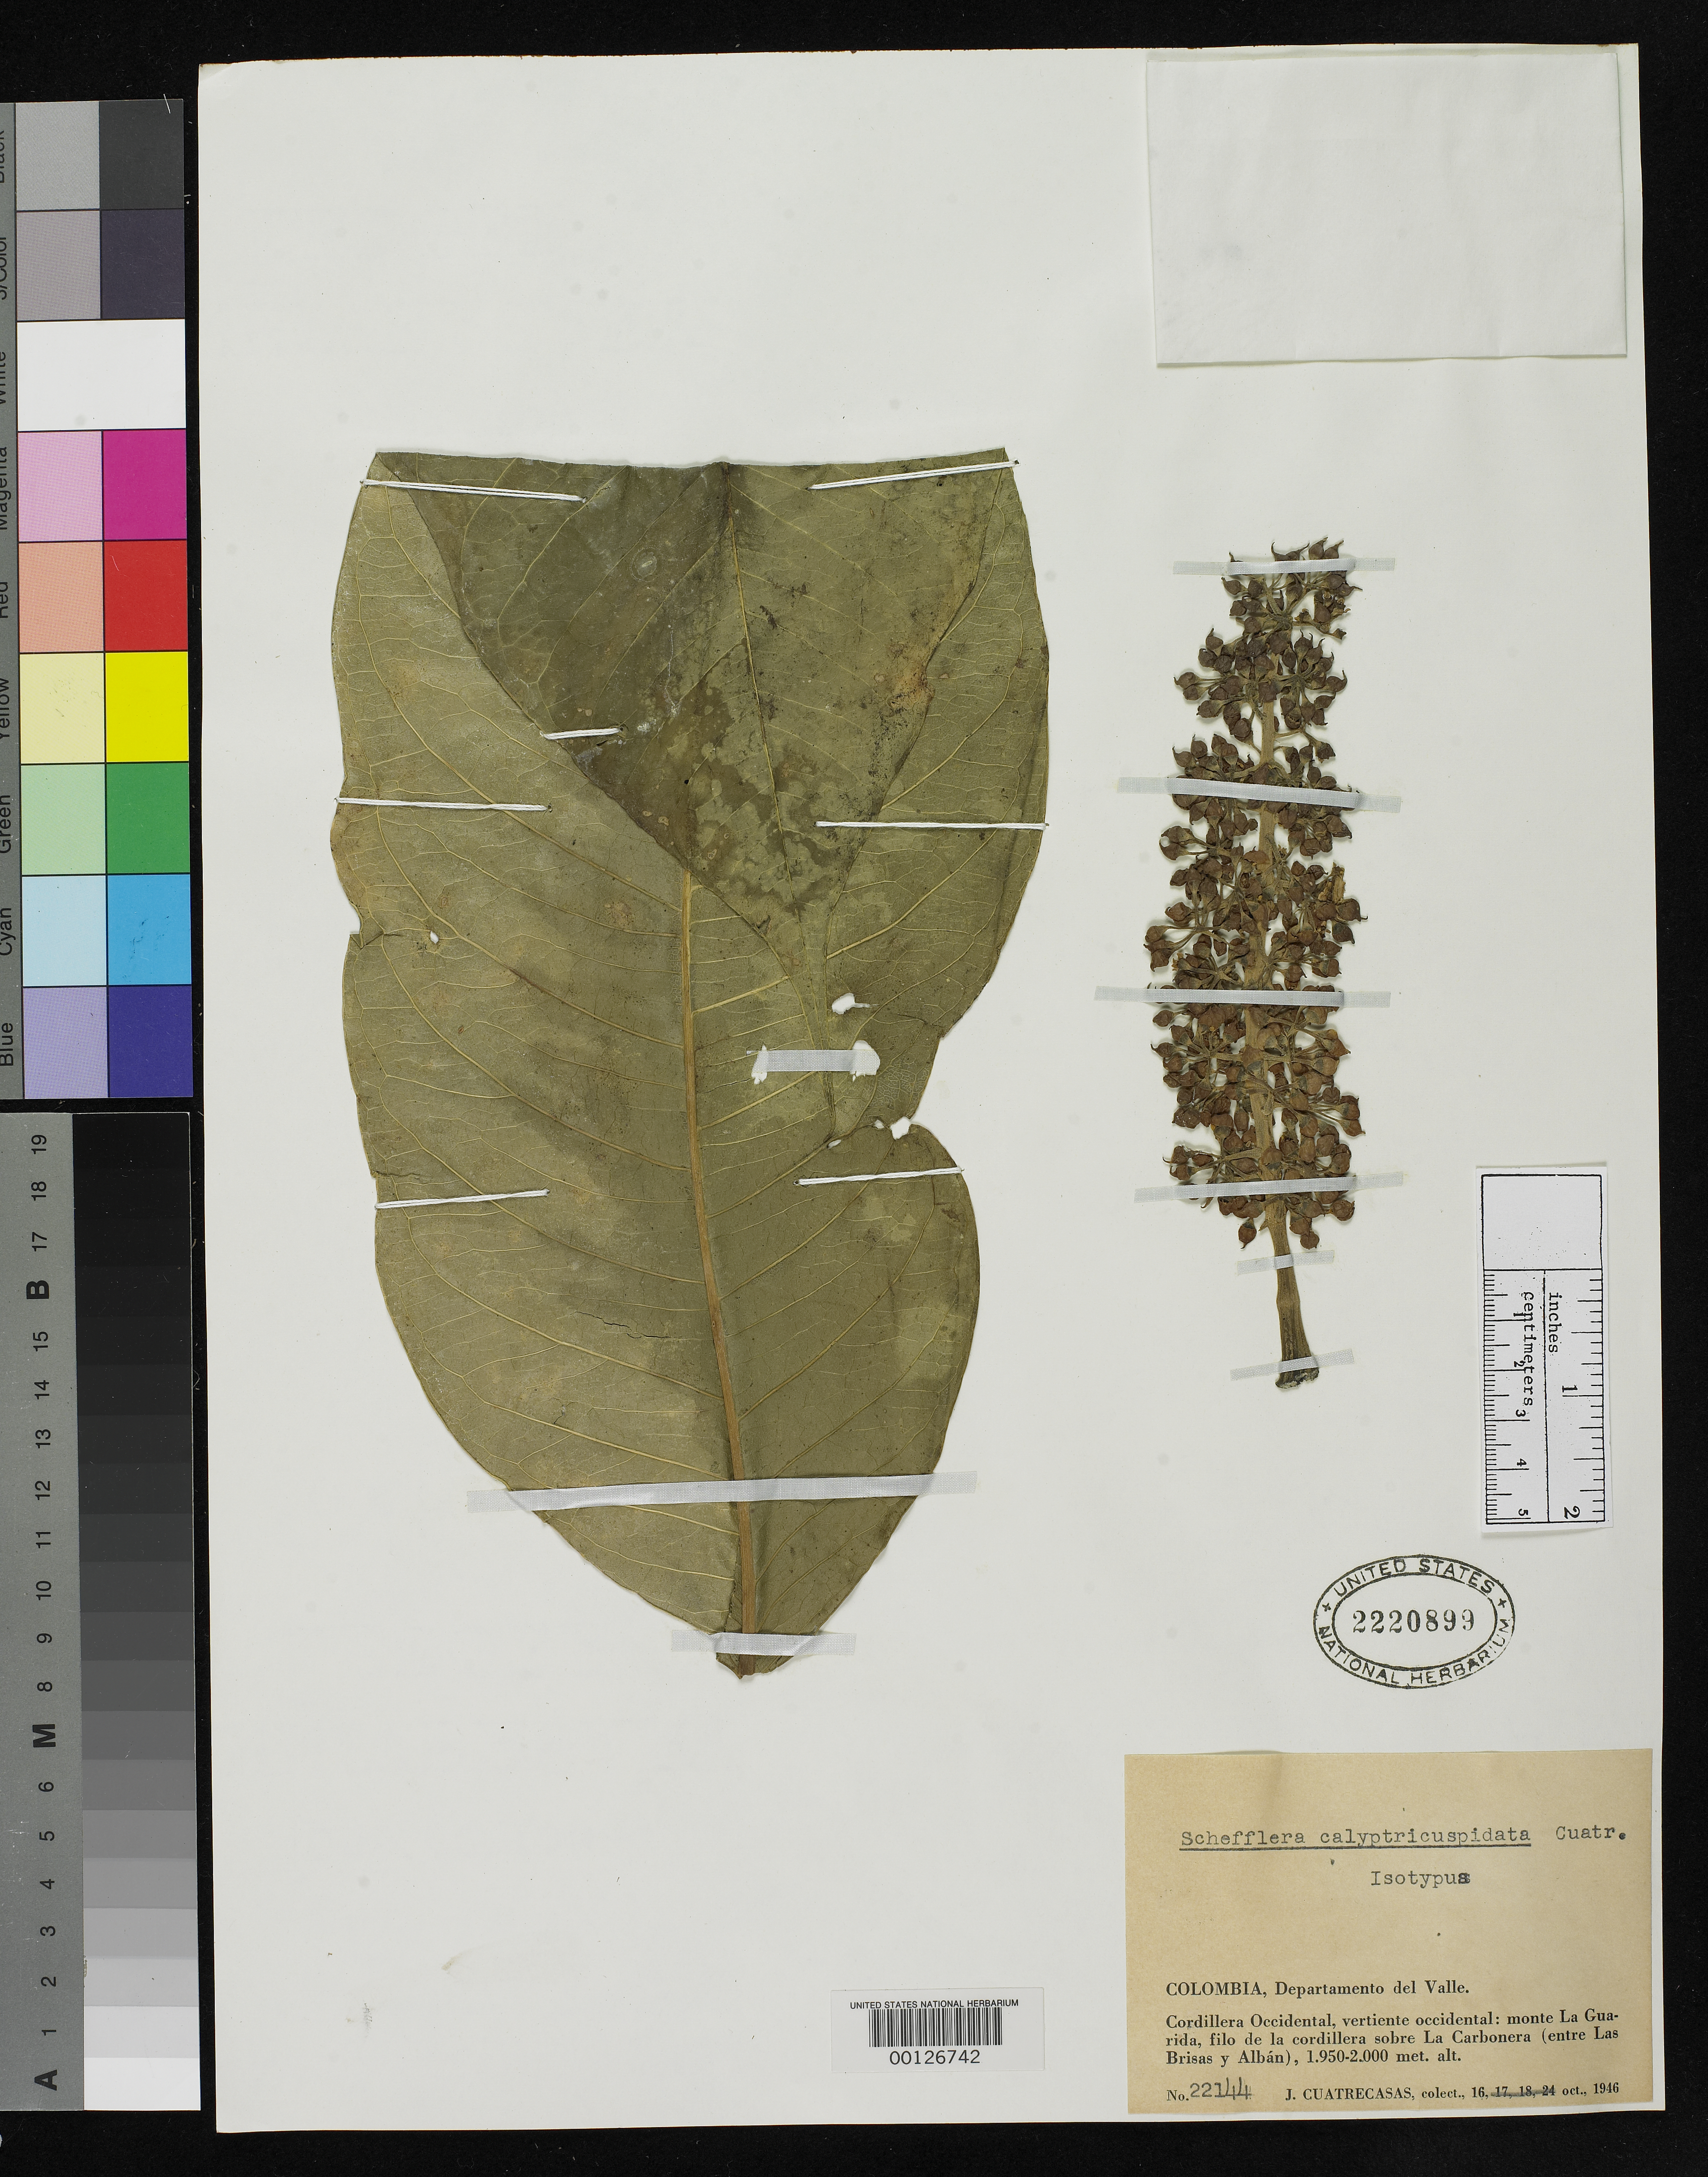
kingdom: Plantae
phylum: Tracheophyta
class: Magnoliopsida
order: Apiales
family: Araliaceae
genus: Schefflera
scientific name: Schefflera calyptricuspidata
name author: Cuatrec.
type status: Isotype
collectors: J. Cuatrecasas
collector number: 22144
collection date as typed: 16 Oct 1946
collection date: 1946-10-16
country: Colombia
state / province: Valle del Cauca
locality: Cordillera Occidental, Monte La Guarida, Filo de la Cordillera Sobre La Carbonera.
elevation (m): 1950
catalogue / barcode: US 2220899